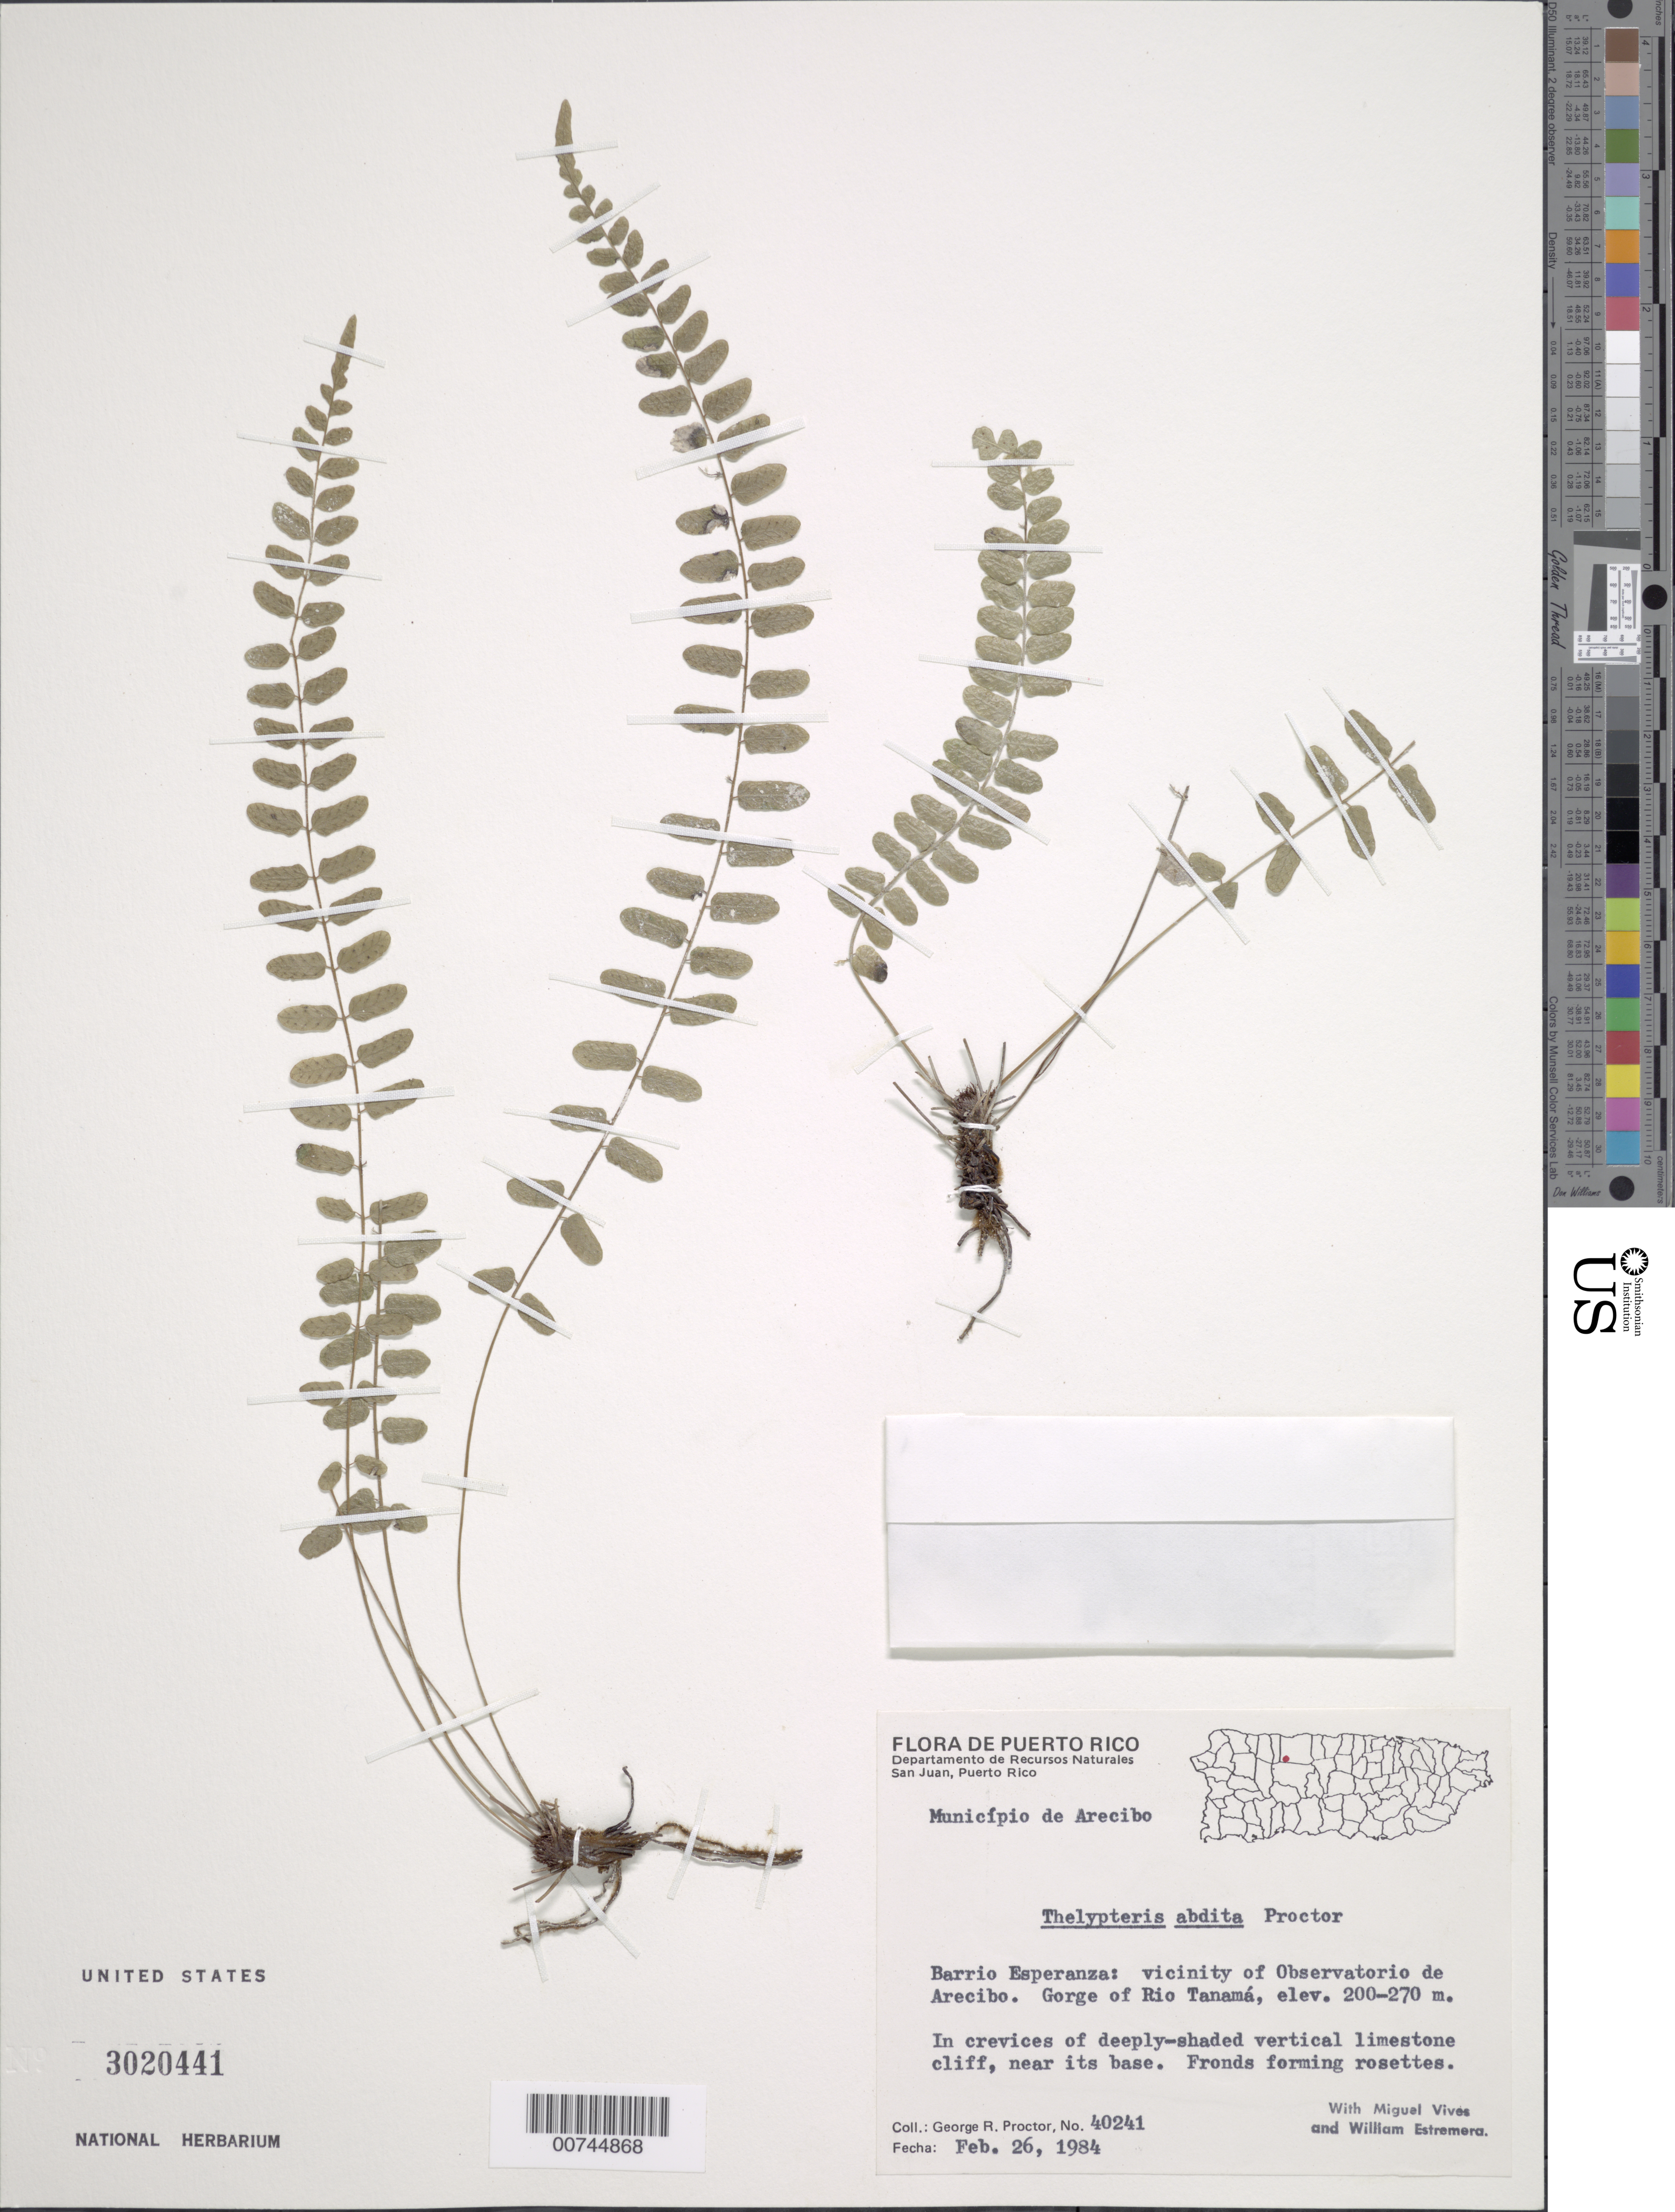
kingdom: Plantae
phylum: Tracheophyta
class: Polypodiopsida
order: Polypodiales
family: Thelypteridaceae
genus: Goniopteris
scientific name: Goniopteris abdita (Proctor) comb. nov., ined 2015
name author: (Proctor)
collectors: G. R. Proctor, M. Vives & W. Estremera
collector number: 40241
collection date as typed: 26 Feb 1984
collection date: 1984-02-26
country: Puerto Rico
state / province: Arecibo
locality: Barrio Esperanza: vicinity of Observatorio de Arecibo. Gorge of Río Tanamá. Municipio de Arecibo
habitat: In crevices of deeply-shaded vertical limestone cliff, near its base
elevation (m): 200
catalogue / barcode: US 3020441